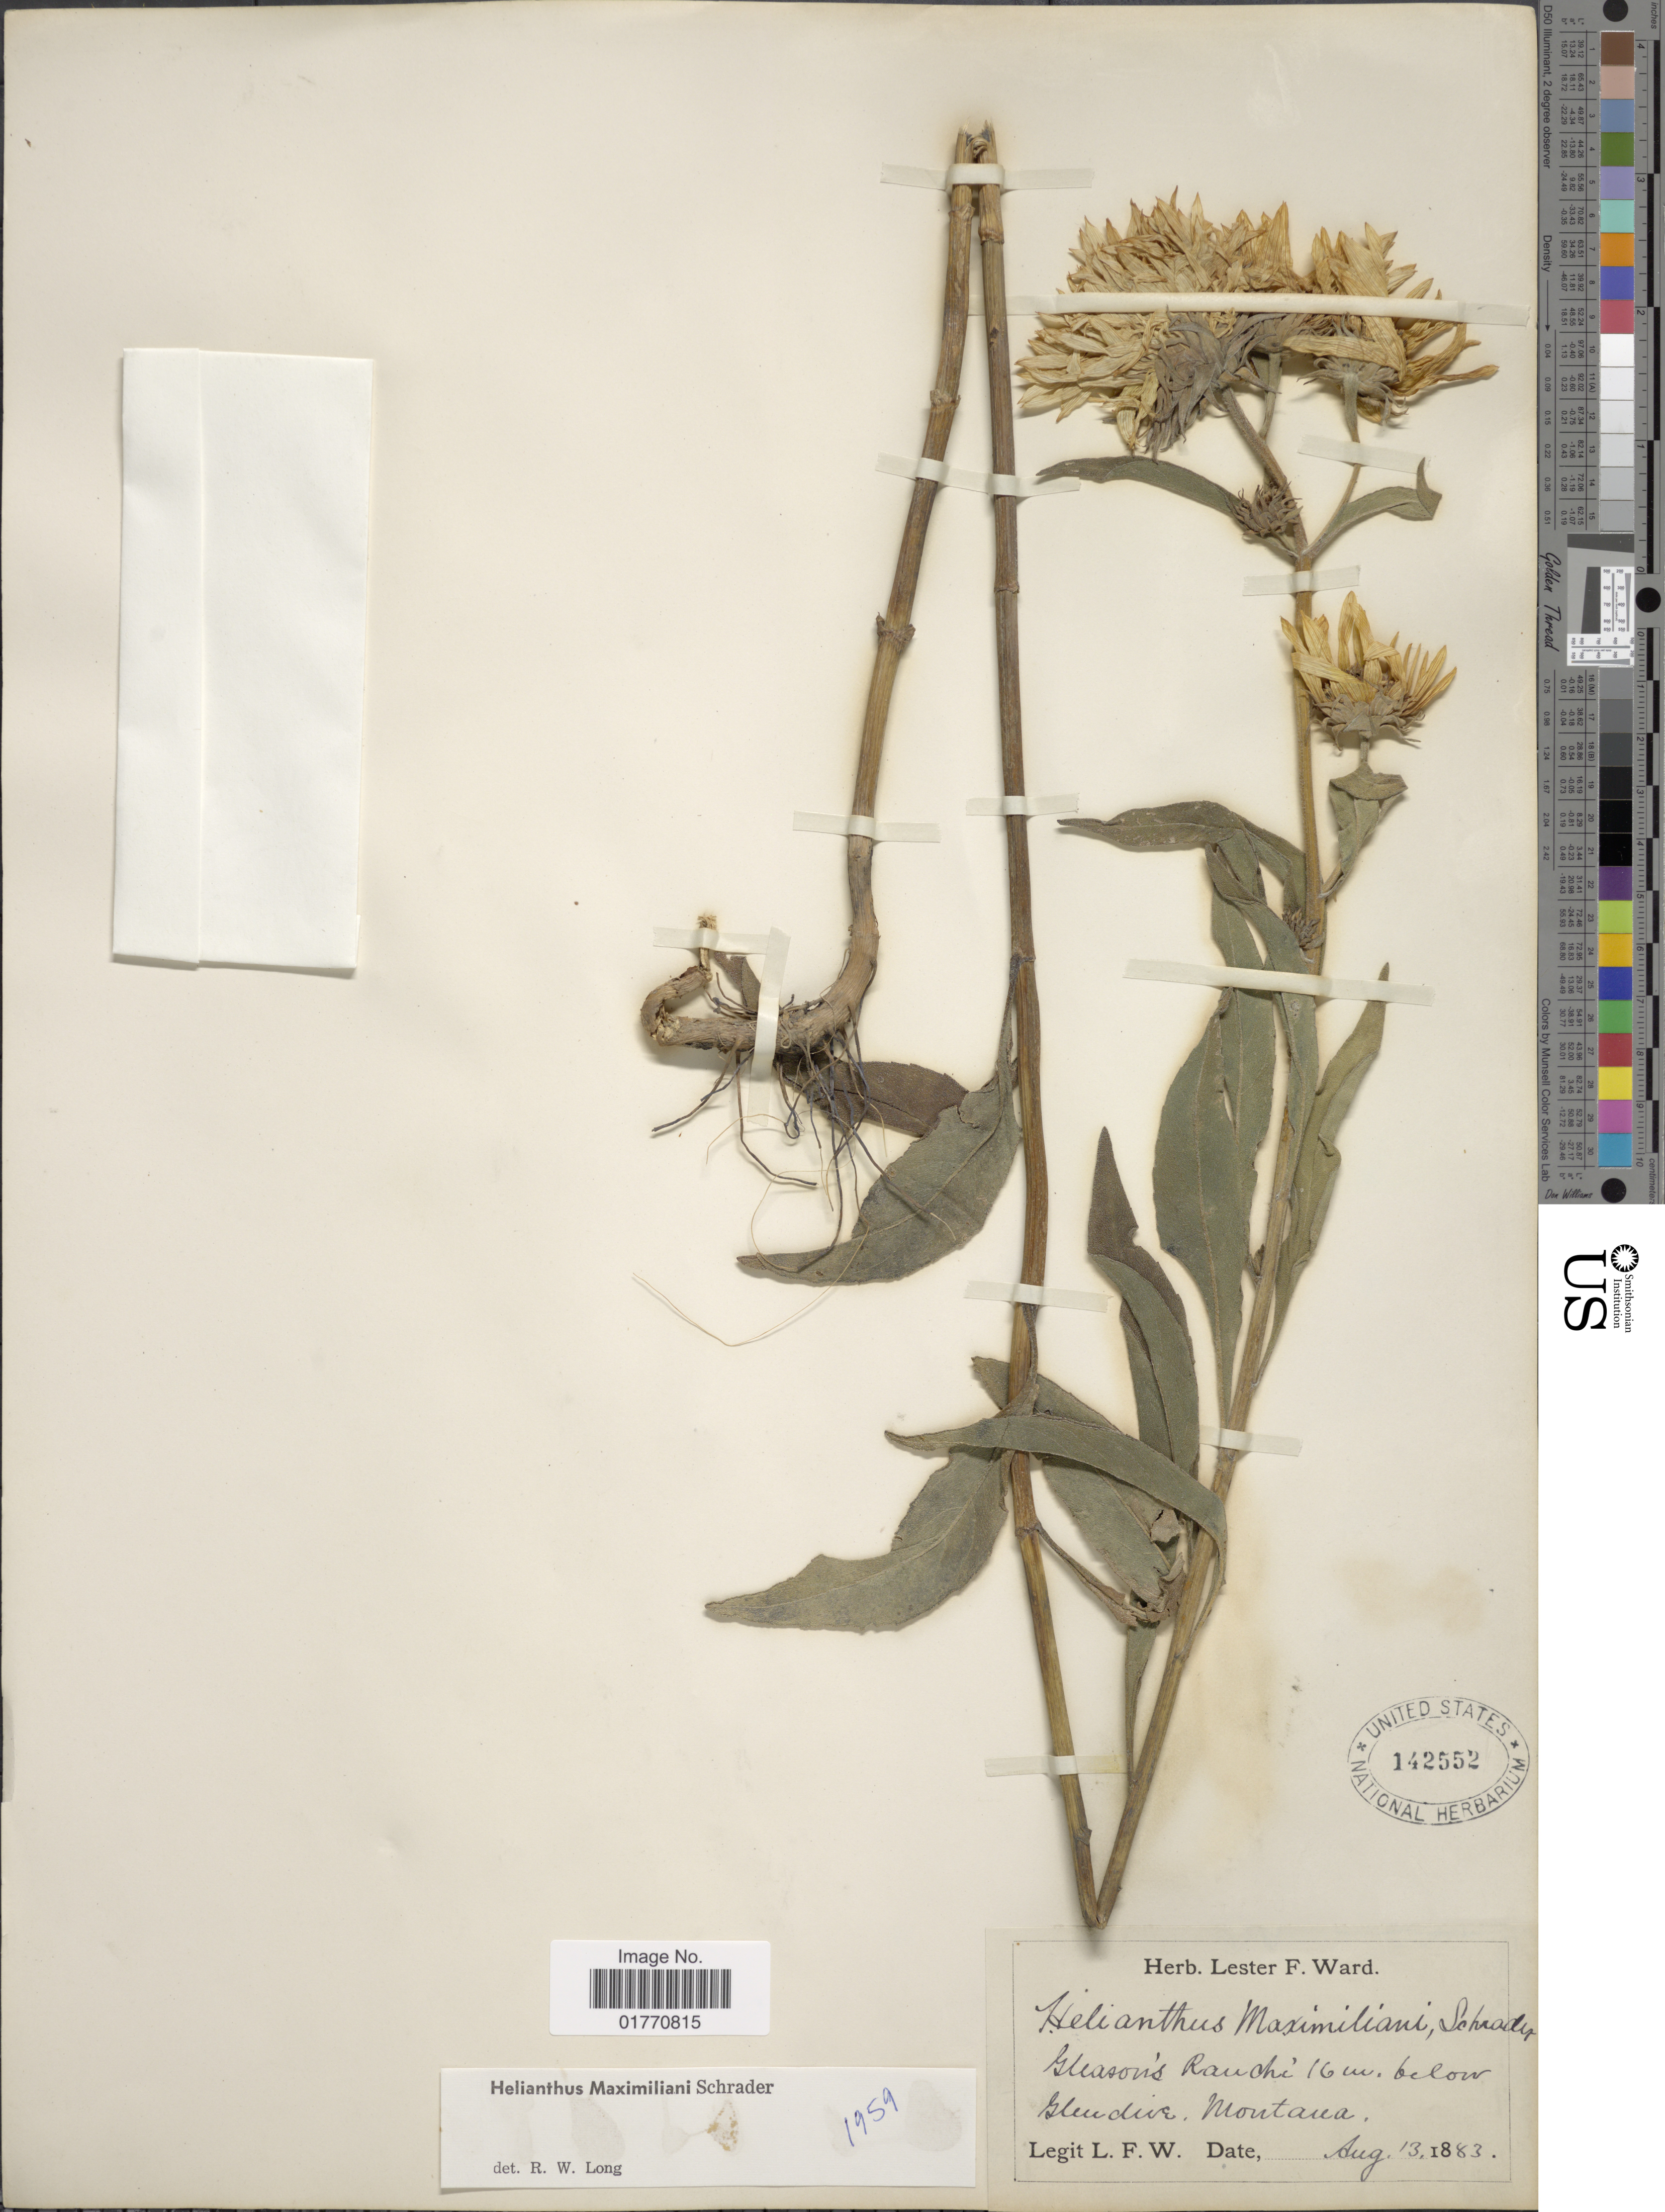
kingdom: Plantae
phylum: Tracheophyta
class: Magnoliopsida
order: Asterales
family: Asteraceae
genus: Helianthus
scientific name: Helianthus maximiliani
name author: Schrad.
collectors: L. F. Ward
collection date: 1883-08-13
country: United States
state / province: Montana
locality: Gleason's Ranche 16 m. below Glendive.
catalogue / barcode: US 142552